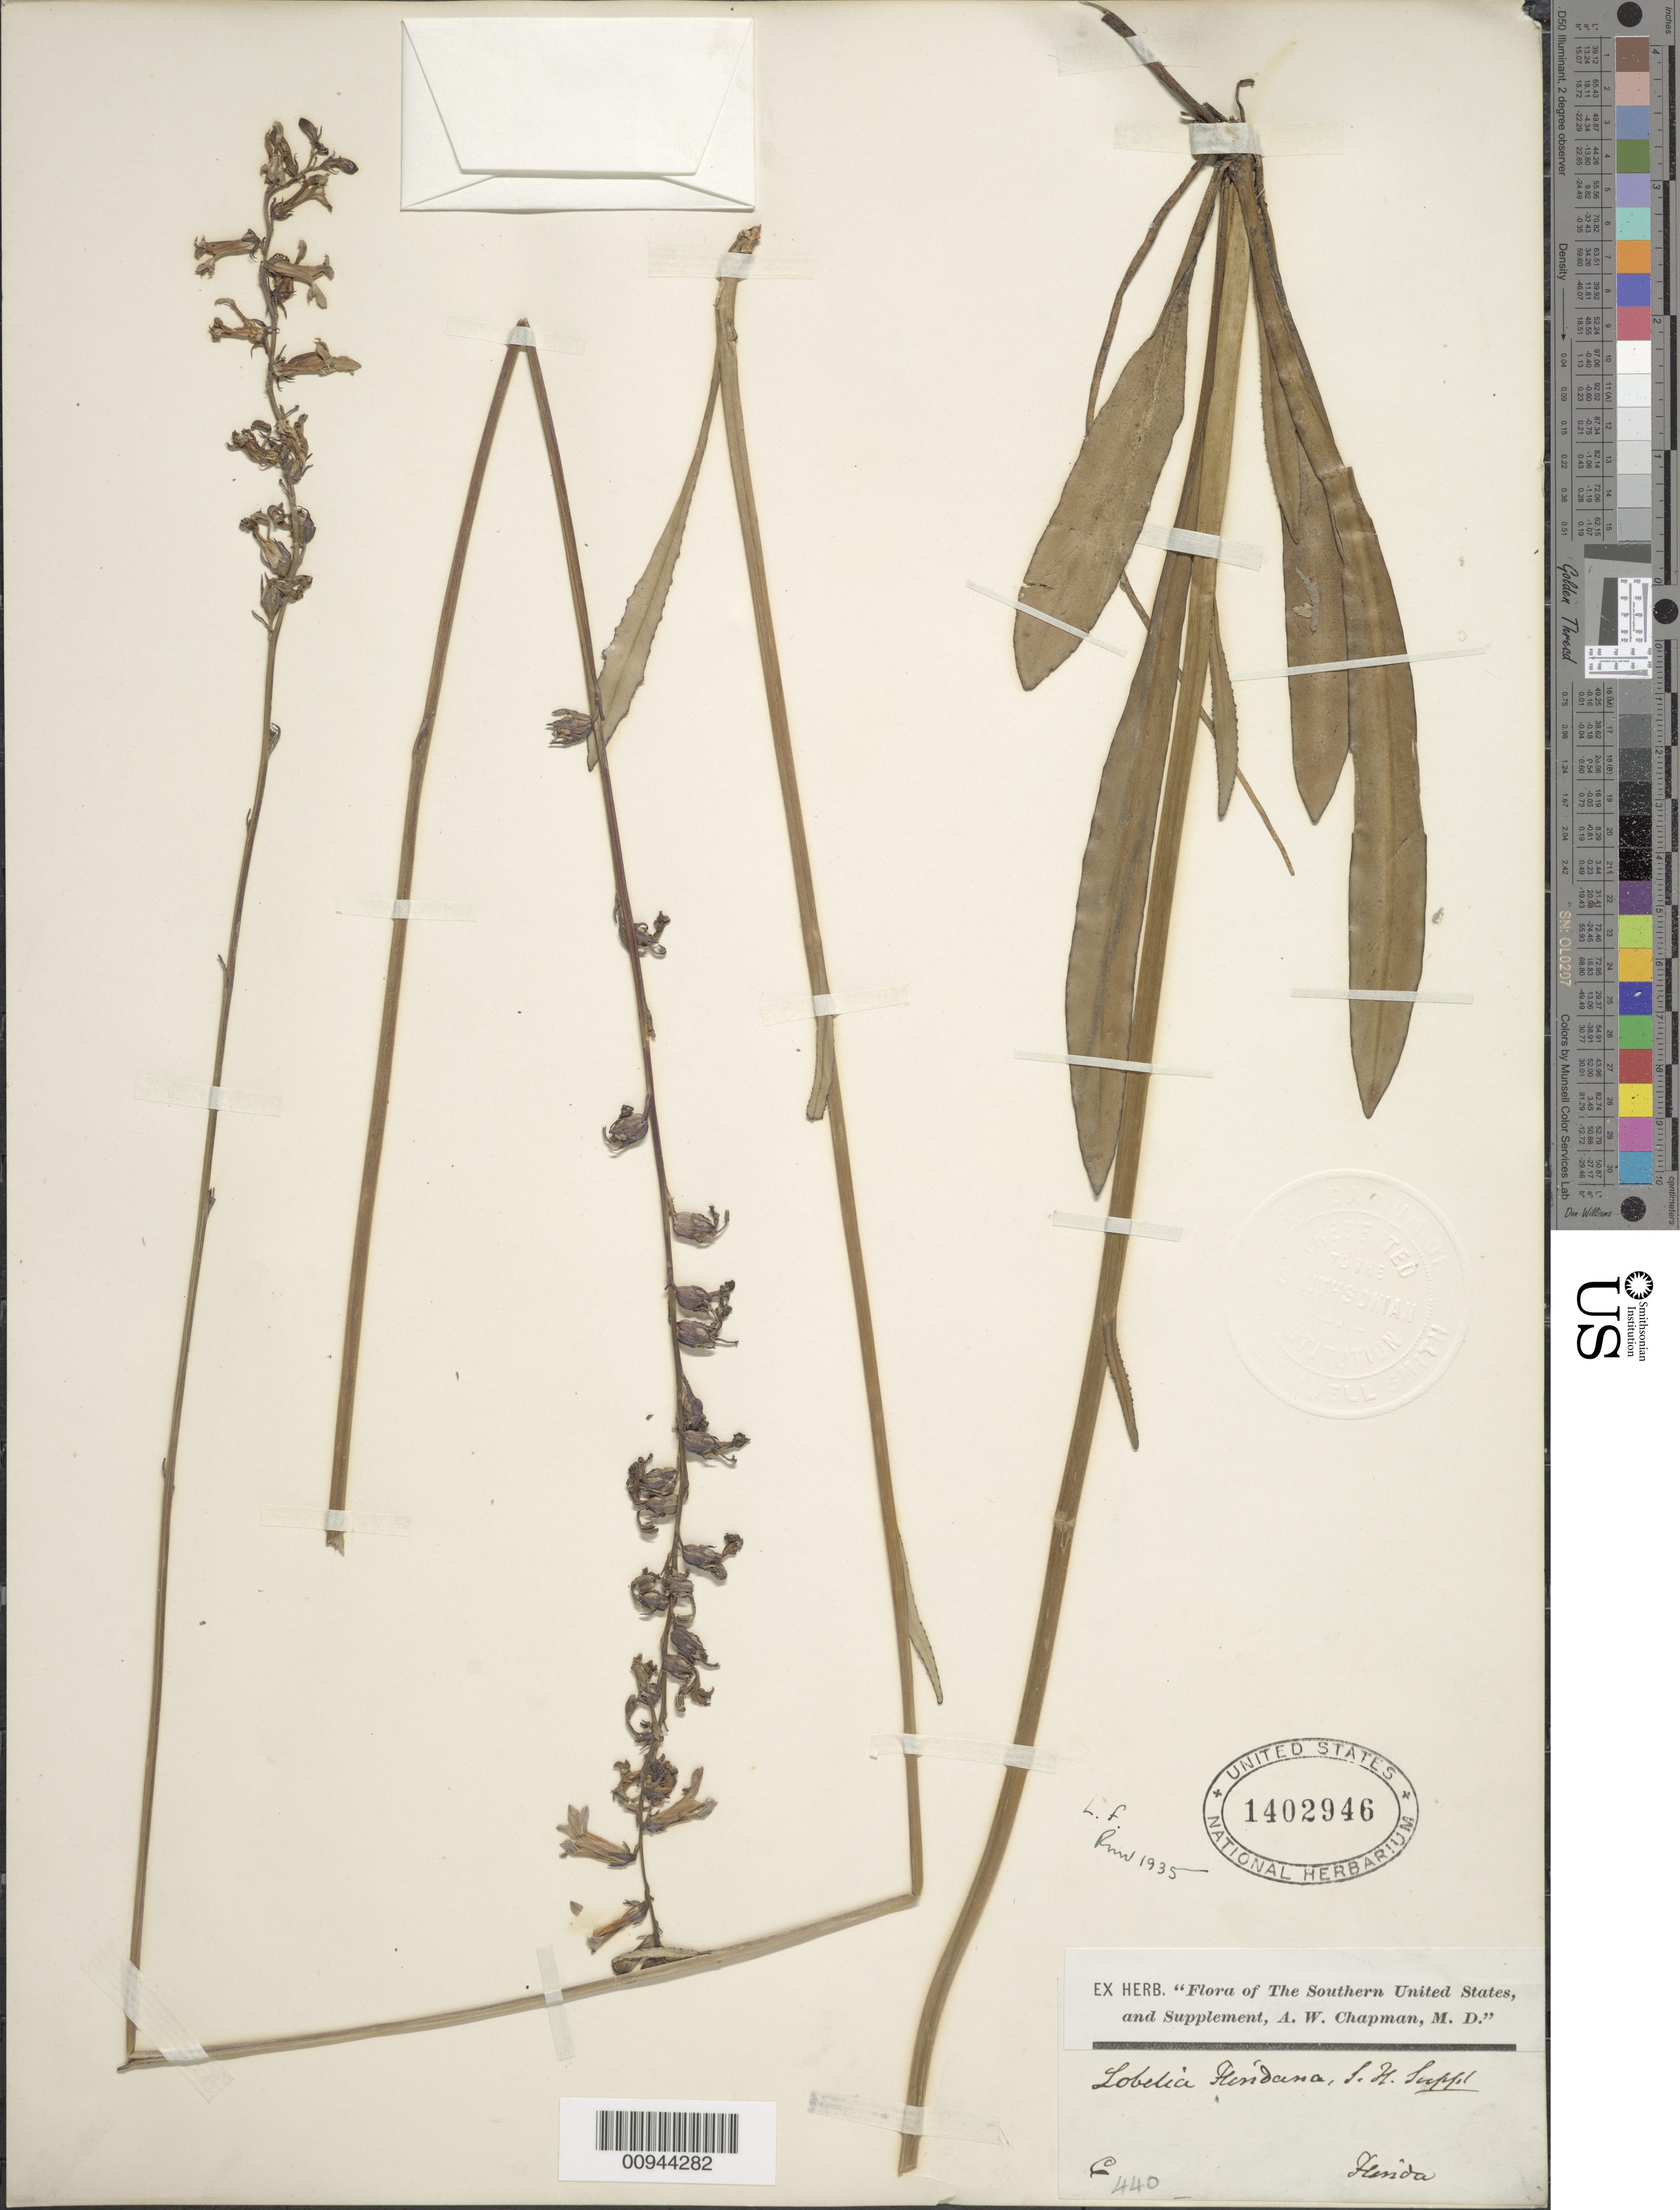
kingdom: Plantae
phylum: Tracheophyta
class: Magnoliopsida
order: Asterales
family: Campanulaceae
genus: Lobelia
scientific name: Lobelia floridana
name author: Chapm.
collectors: ex herb. A.W. Chapman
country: United States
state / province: Florida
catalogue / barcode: US 1402946